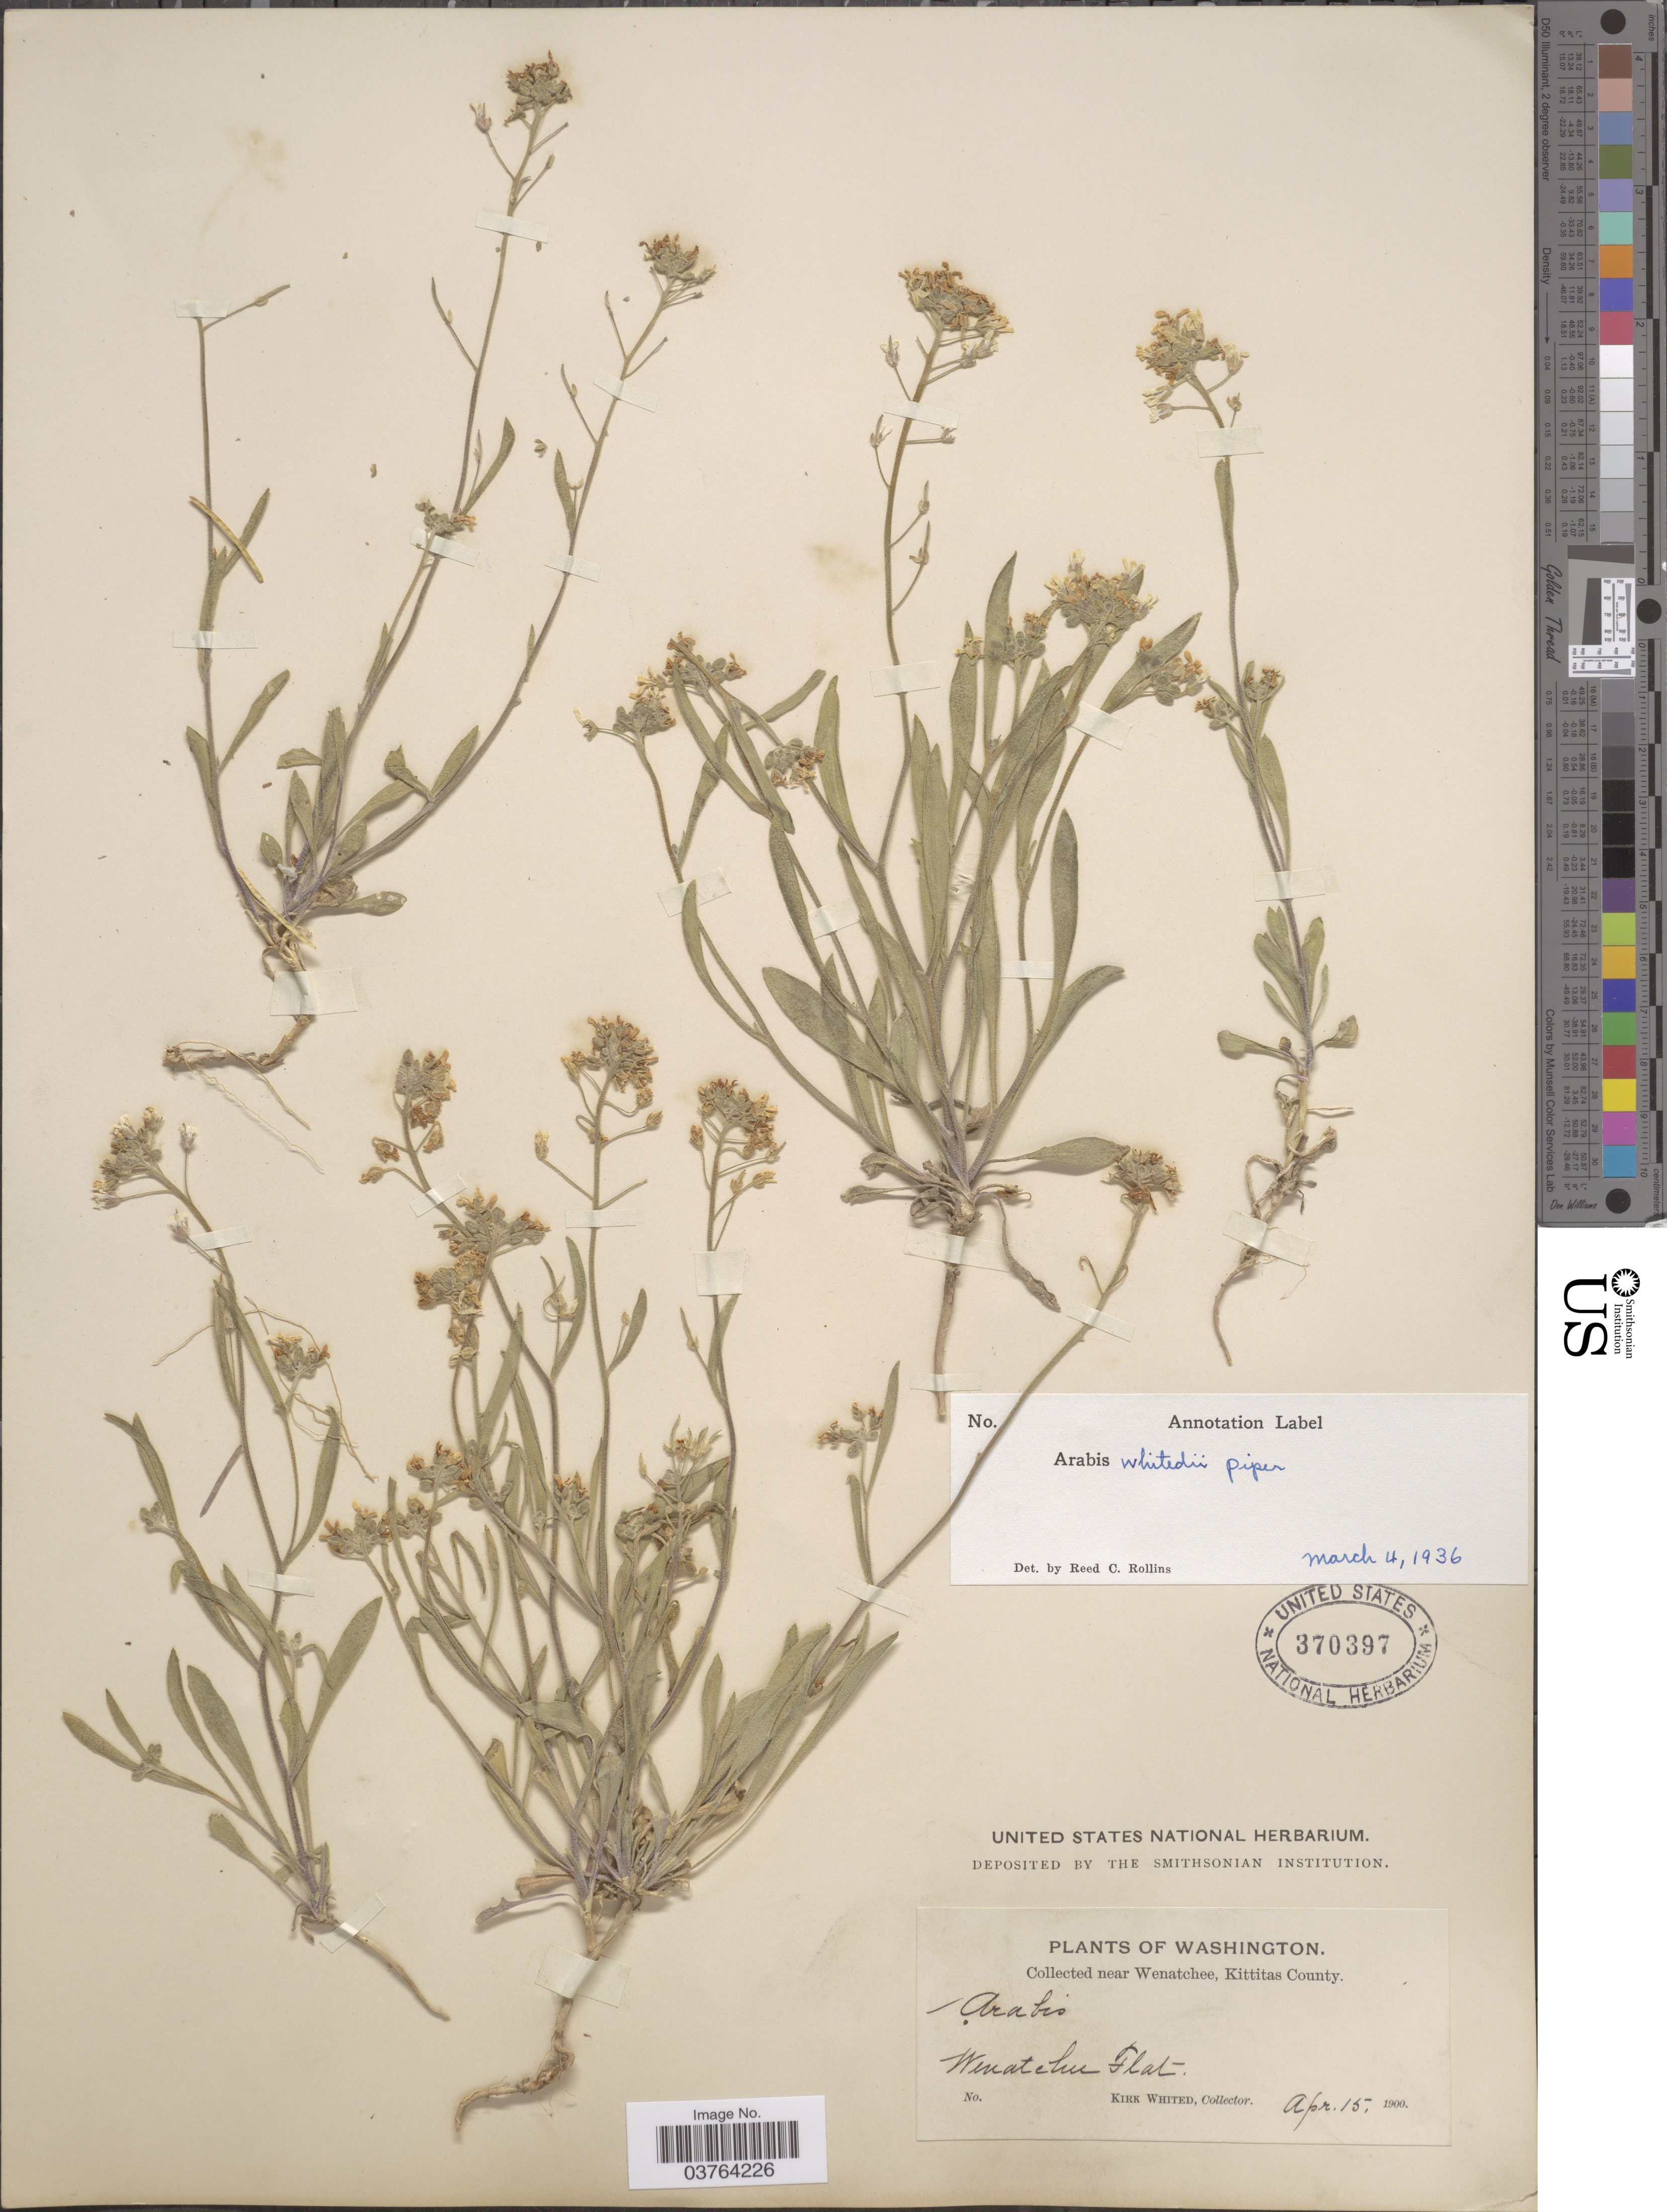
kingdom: Plantae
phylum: Tracheophyta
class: Magnoliopsida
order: Brassicales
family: Brassicaceae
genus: Halimolobos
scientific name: Halimolobos whitedii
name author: (Piper) Rollins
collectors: K. Whited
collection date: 1900-04-15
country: United States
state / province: Washington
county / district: Kittitas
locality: Near Wenatchee, Kittitas County. Wenatchee Flat.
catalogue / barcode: US 370397